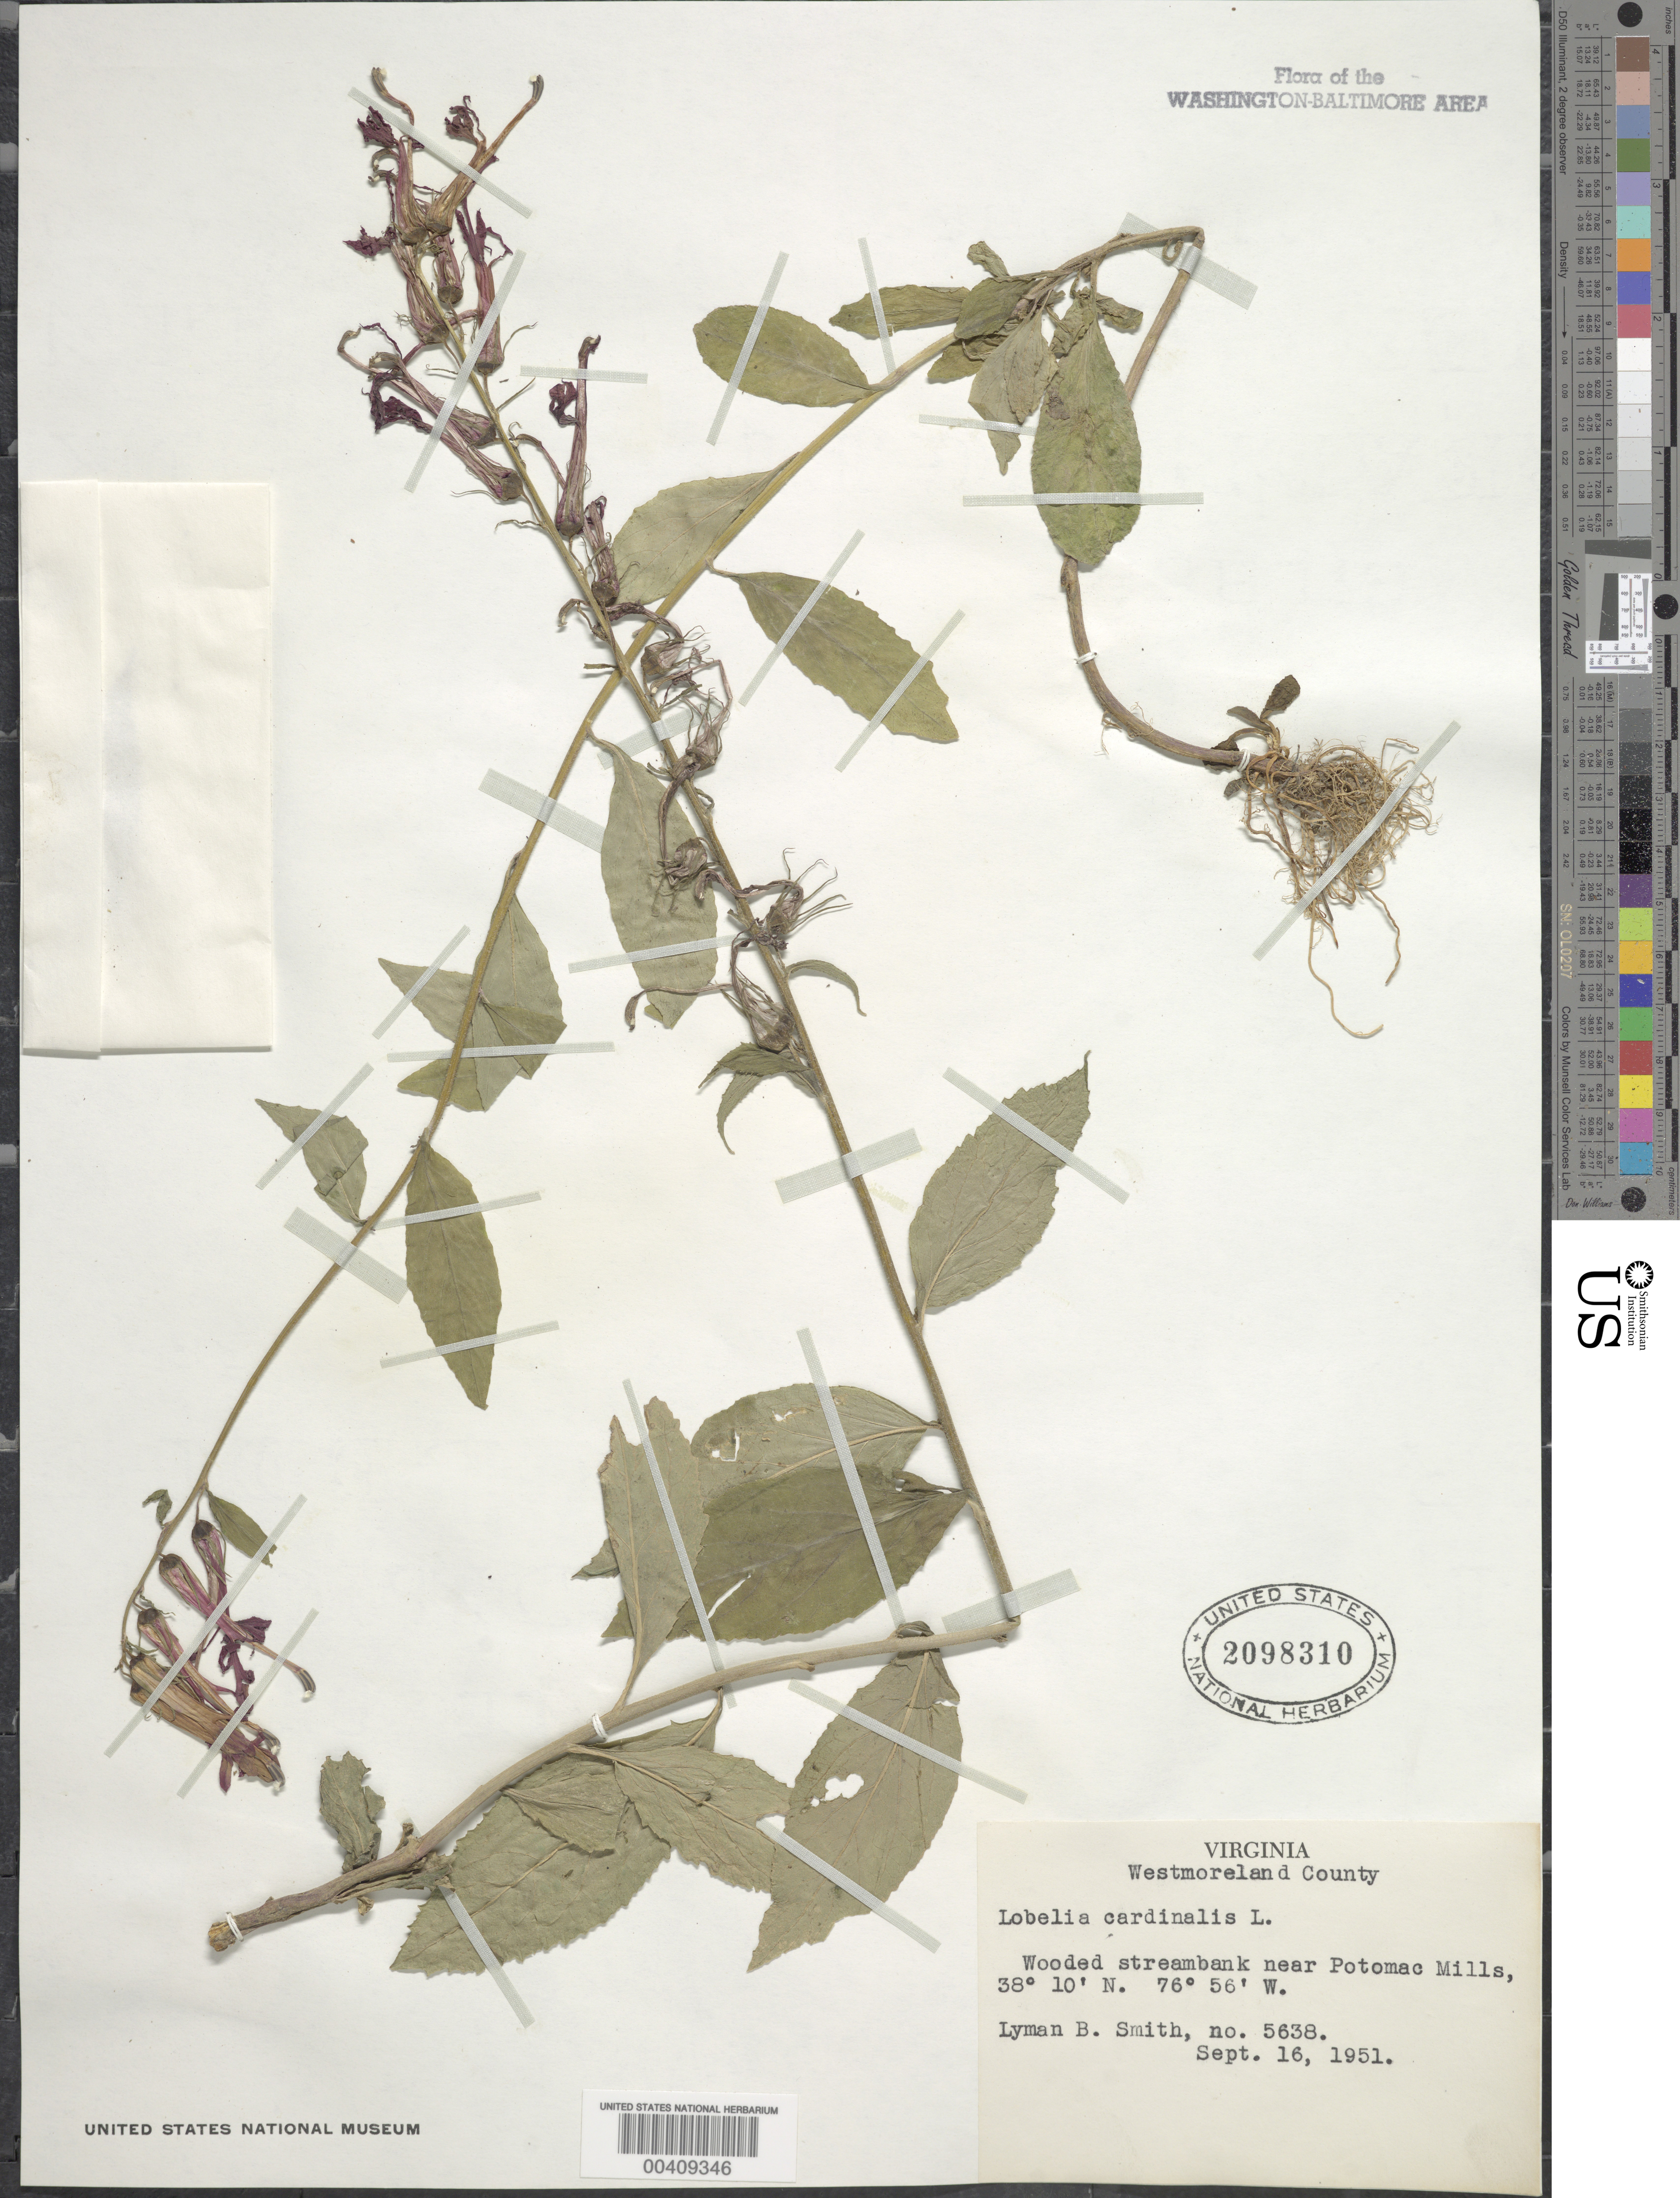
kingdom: Plantae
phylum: Tracheophyta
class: Magnoliopsida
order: Asterales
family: Campanulaceae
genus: Lobelia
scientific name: Lobelia cardinalis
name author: L.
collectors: L. Smith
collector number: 5638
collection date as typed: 16 Sep 1951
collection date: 1951-09-16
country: United States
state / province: Virginia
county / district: Westmoreland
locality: Near Potomac Mills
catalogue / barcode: US 2098310